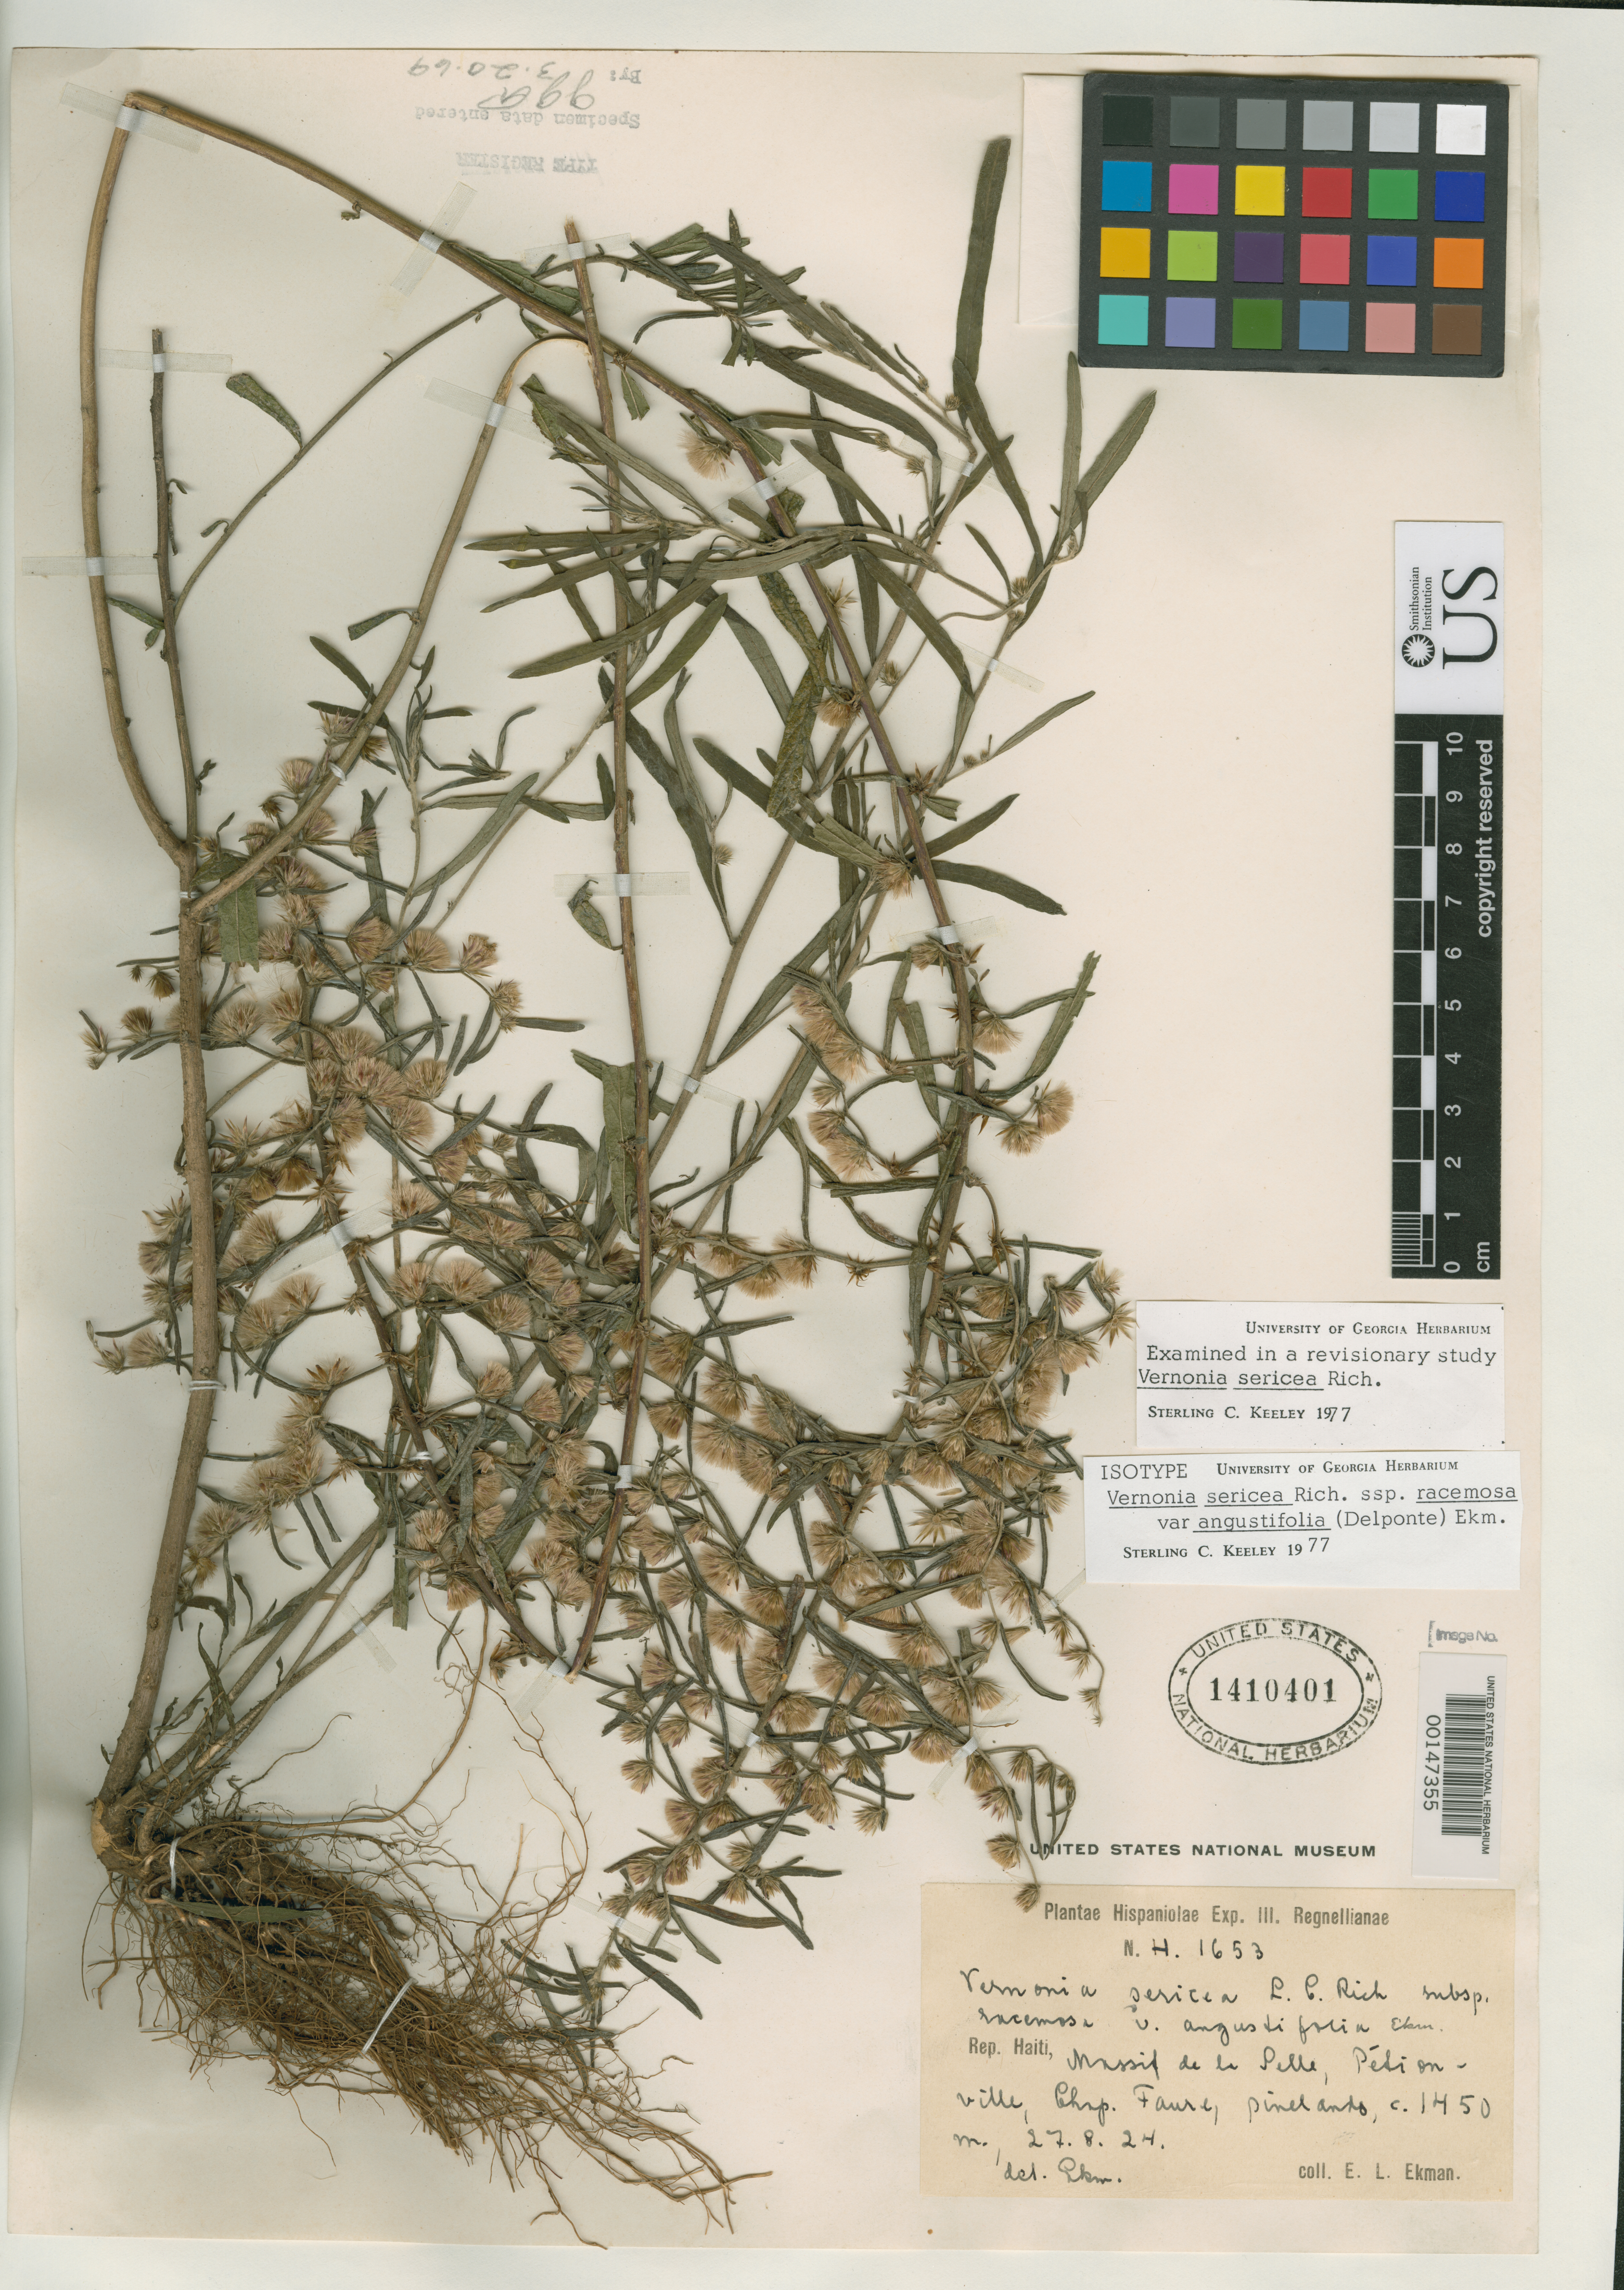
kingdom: Plantae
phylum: Tracheophyta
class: Magnoliopsida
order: Asterales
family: Asteraceae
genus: Vernonia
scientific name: Vernonia sericea subsp. racemosa var. angustifolia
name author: Ekman ex Urb.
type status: Isotype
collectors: E. L. Ekman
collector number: H 1653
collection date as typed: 27 Aug 1924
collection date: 1924-08-27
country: Haiti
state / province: Ouest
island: Hispaniola Island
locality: Massif de La Selle, Petionville near Nouvelle Touraine above Chapelle Faure.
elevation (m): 1450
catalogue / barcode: US 1410401